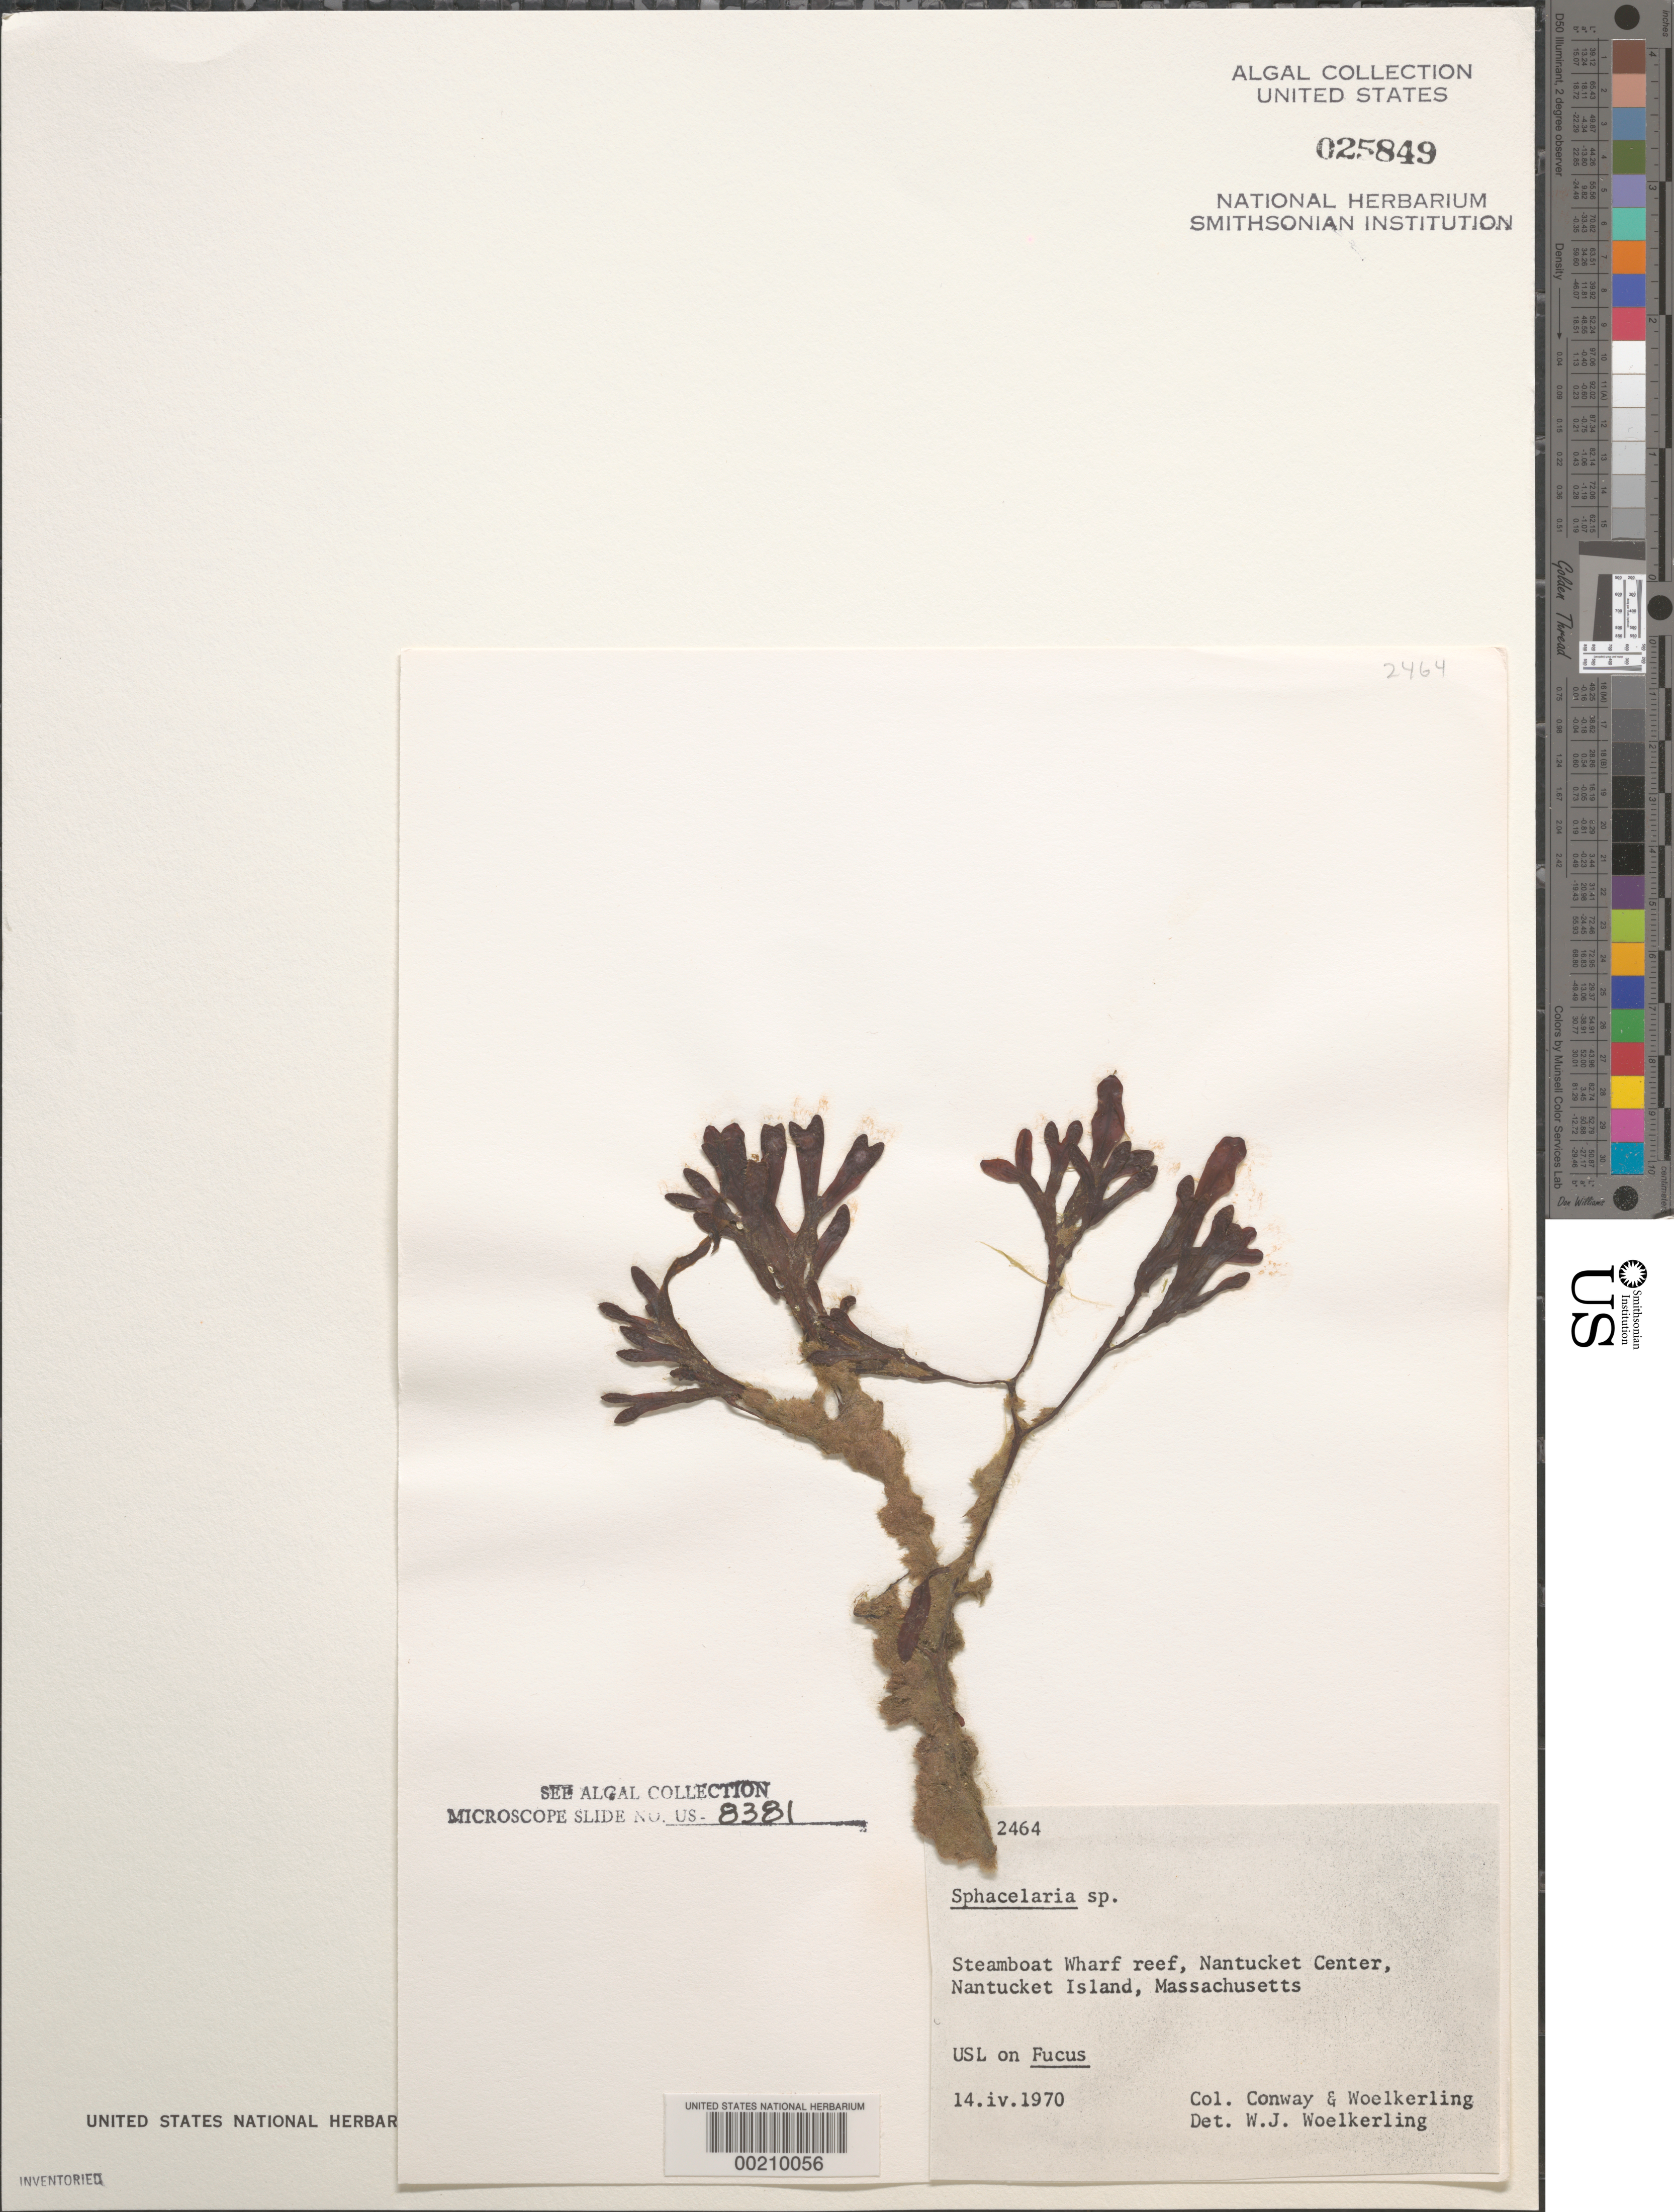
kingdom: Chromista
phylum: Ochrophyta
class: Phaeophyceae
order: Sphacelariales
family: Sphacelariaceae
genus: Sphacelaria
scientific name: Sphacelaria sp.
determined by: Woelkerling, W. J.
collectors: J. Conway & W. Woelkerling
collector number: WJW 2464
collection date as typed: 14 Apr 1970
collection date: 1970-04-14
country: United States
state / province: Massachusetts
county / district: Nantucket County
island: Nantucket Island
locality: Nantucket Center, Steamboat Wharf Reef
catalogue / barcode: US 25849